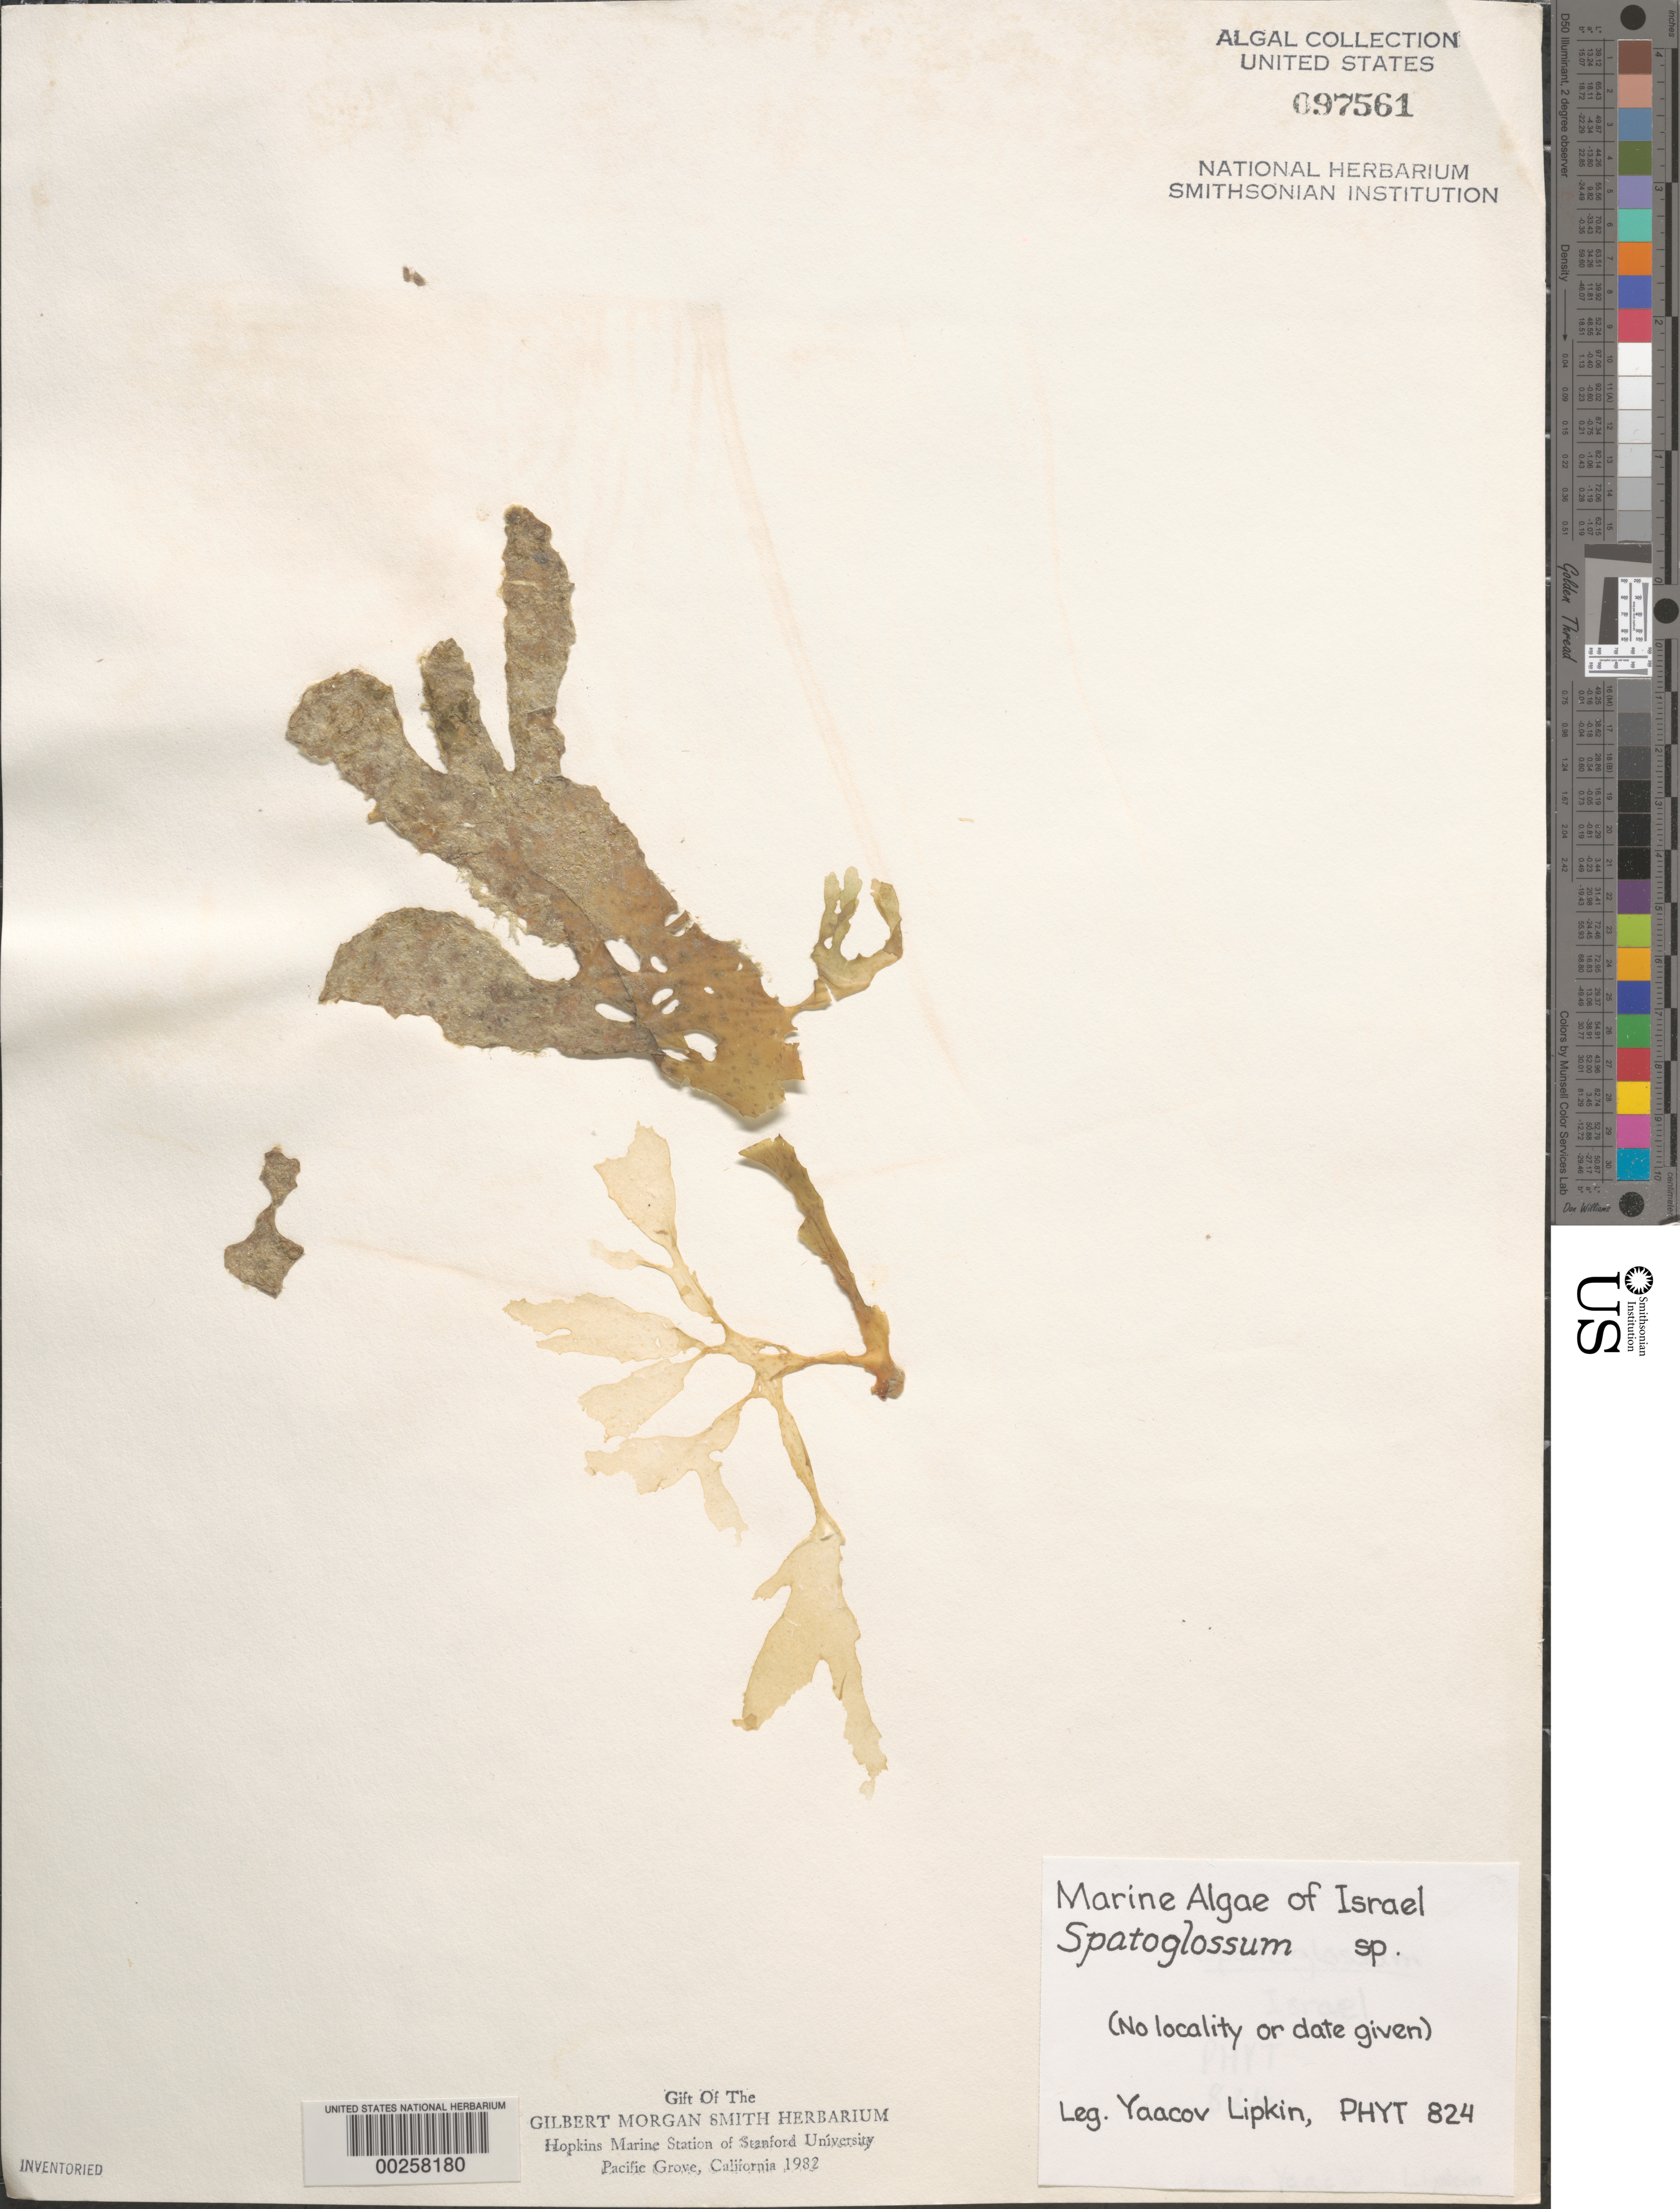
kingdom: Chromista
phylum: Ochrophyta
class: Phaeophyceae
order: Dictyotales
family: Dictyotaceae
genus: Spatoglossum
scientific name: Spatoglossum sp.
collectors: Y. Lipkin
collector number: Phyt 824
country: Israel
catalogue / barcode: US 97561